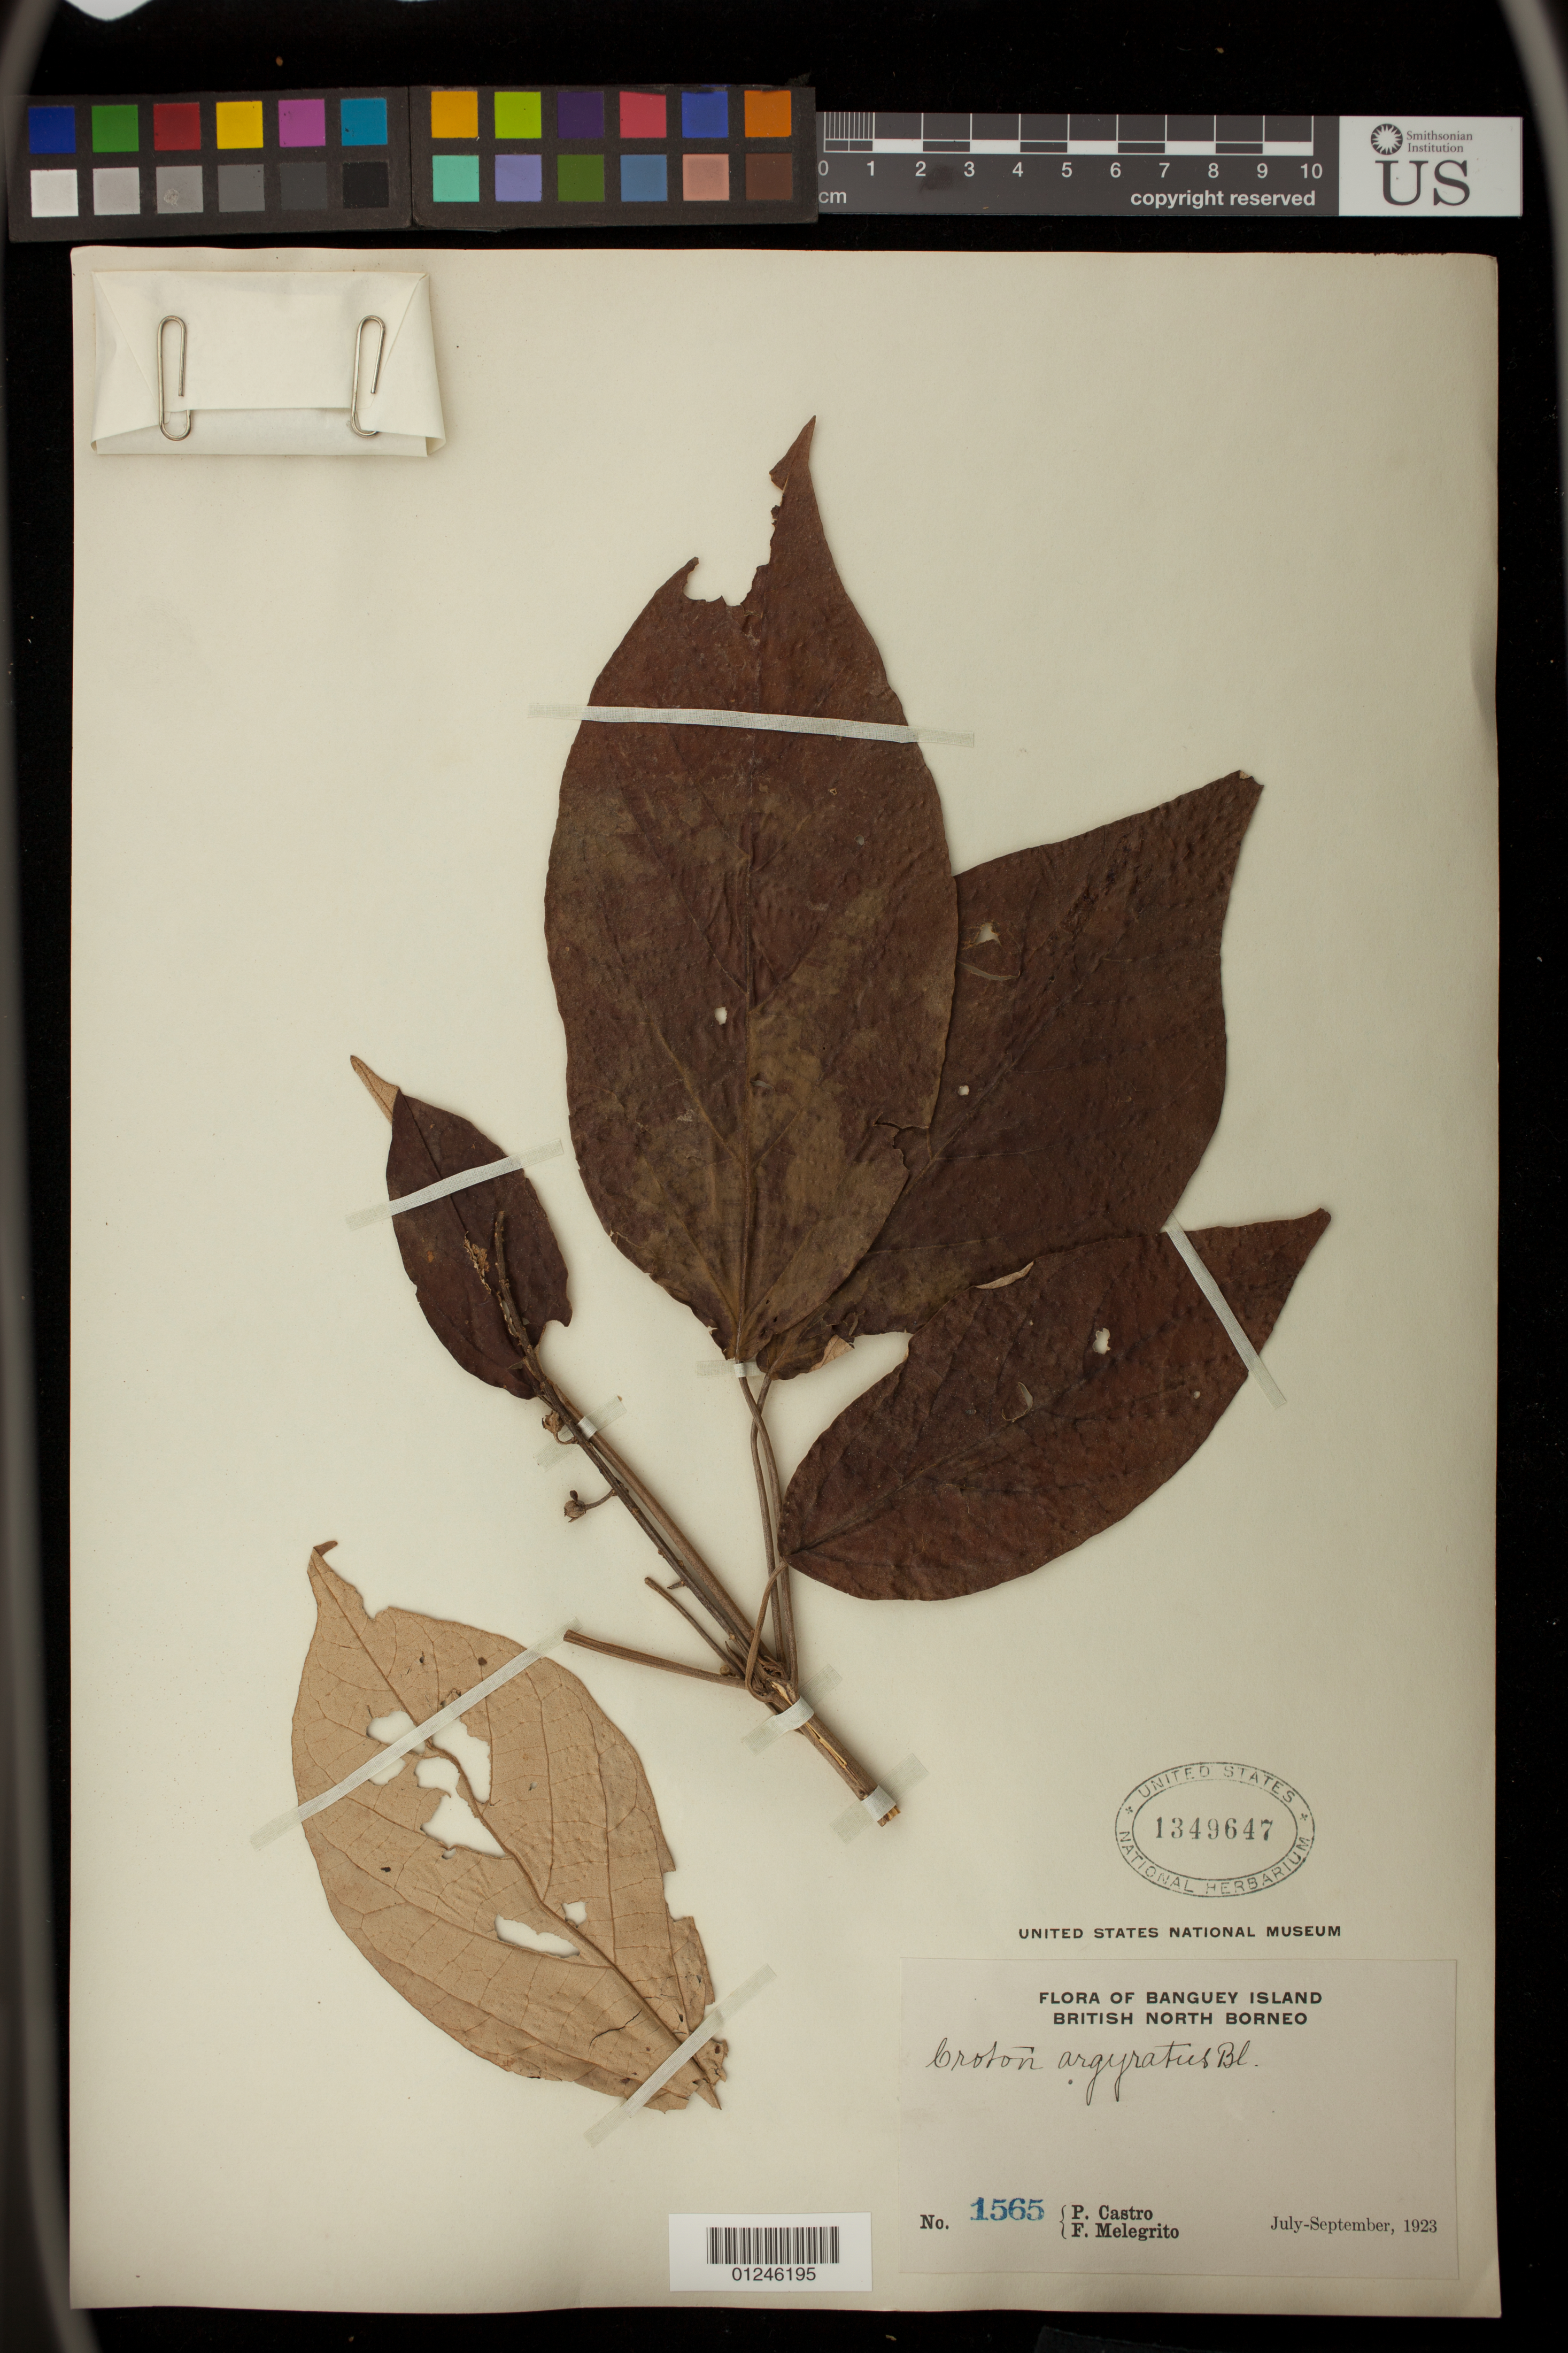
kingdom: Plantae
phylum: Tracheophyta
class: Magnoliopsida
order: Malpighiales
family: Euphorbiaceae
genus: Croton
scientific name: Croton argyratus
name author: Blume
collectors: P. Castro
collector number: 1565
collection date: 1923-07-01/1923-09-01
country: Malaysia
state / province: Sabah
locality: Banguey Island.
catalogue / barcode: US 1349647